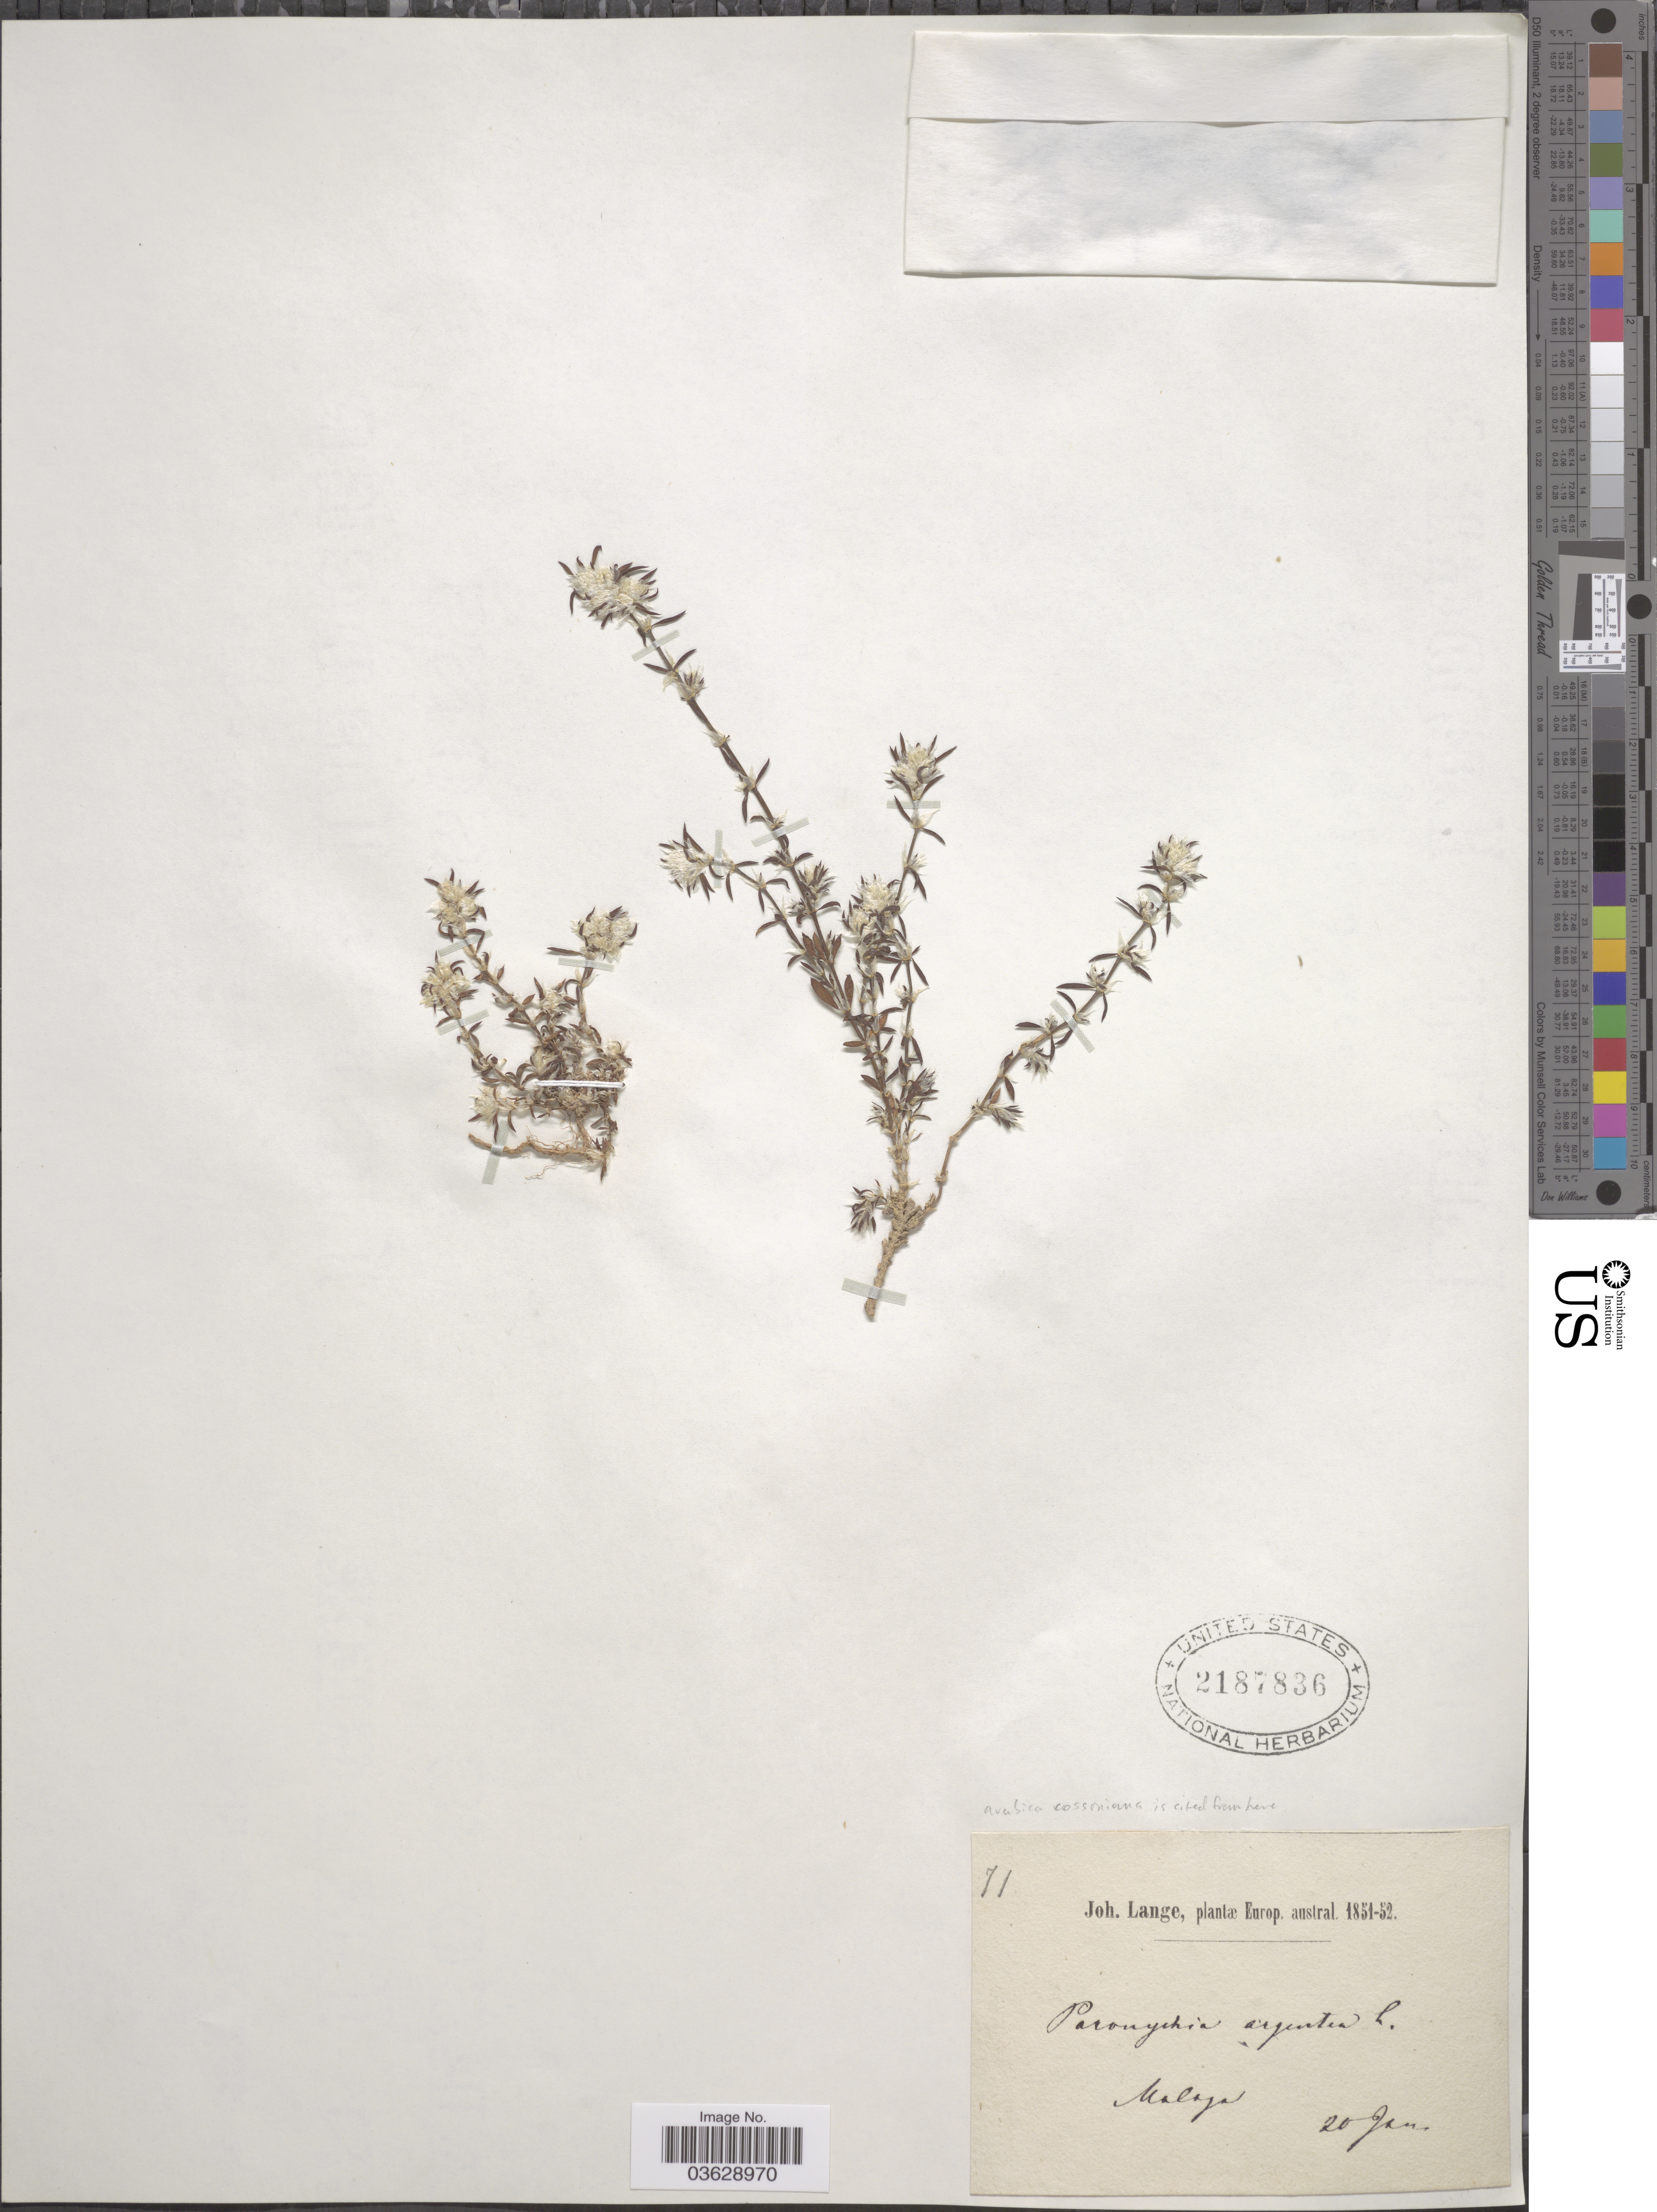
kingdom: Plantae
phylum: Tracheophyta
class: Magnoliopsida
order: Caryophyllales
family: Caryophyllaceae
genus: Paronychia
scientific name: Paronychia argentea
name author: Lam.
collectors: J. M. C. Lange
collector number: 71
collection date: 1851-01-20/1852-01-20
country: Spain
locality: Europ. austral. Malaga.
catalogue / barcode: US 2187836